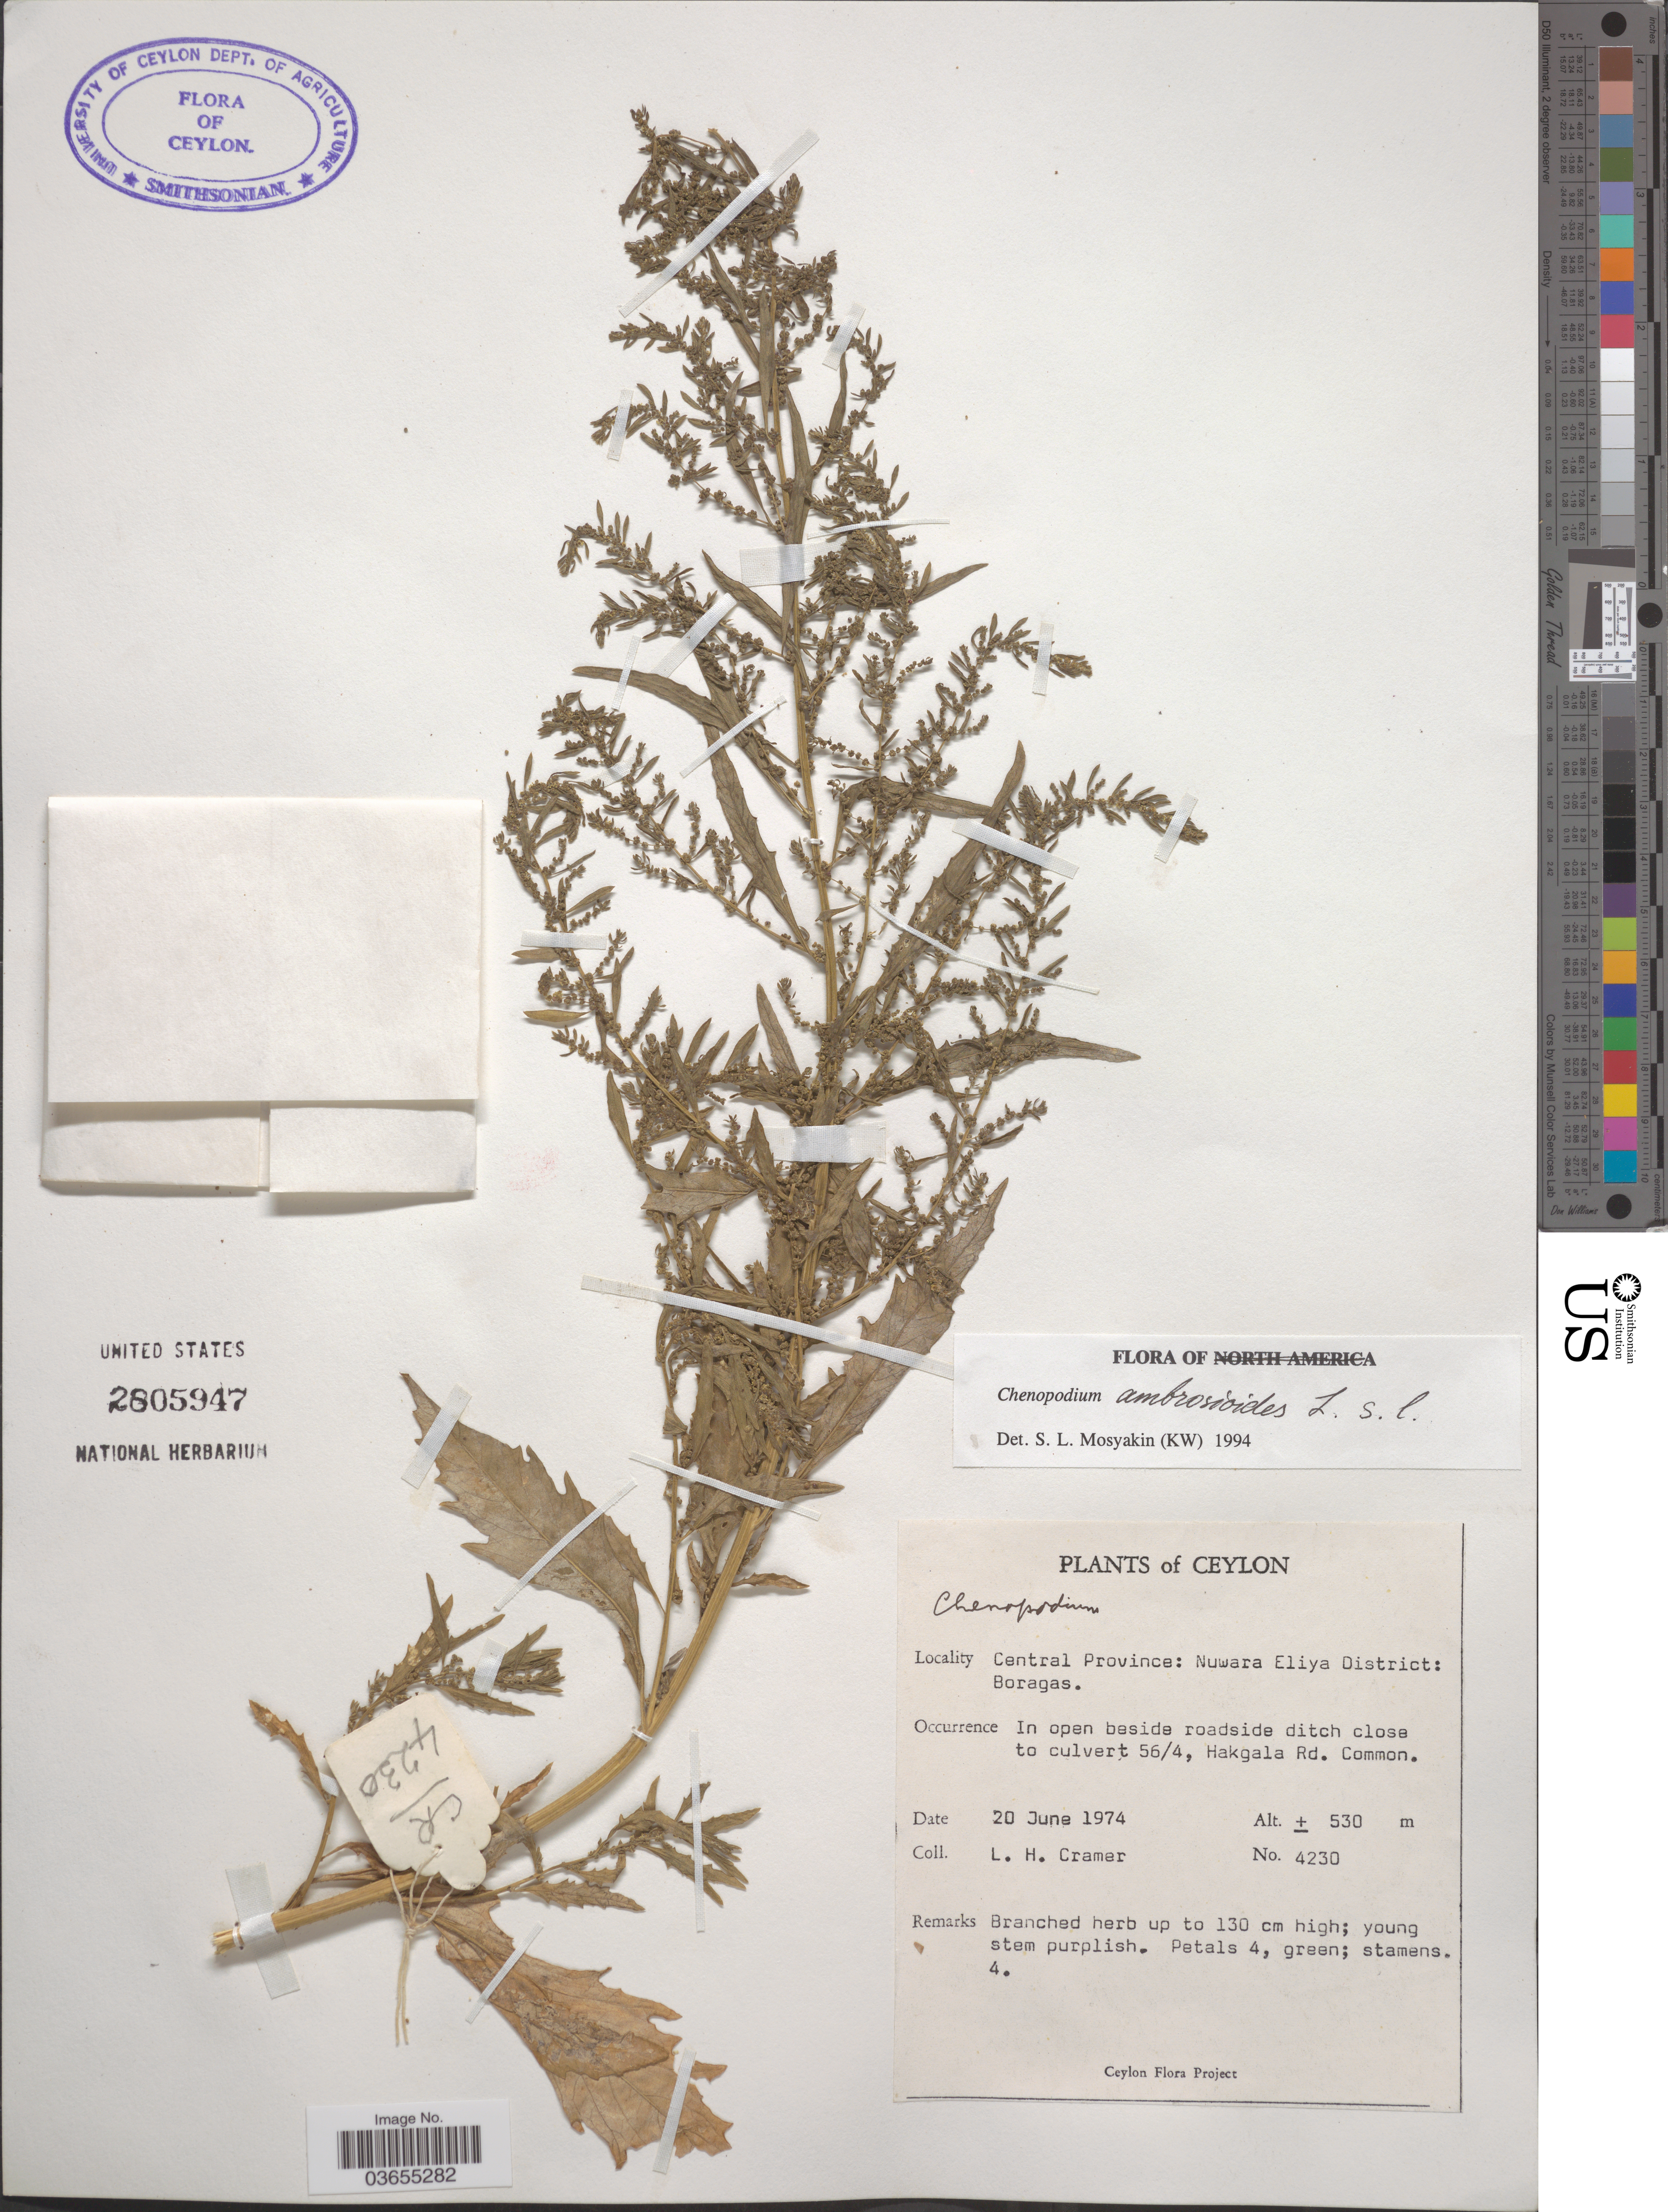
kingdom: Plantae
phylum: Tracheophyta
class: Magnoliopsida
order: Caryophyllales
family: Amaranthaceae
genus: Chenopodium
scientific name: Chenopodium ambrosioides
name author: L.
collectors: L. H. Cramer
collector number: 4230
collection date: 1974-06-20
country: Sri Lanka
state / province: Central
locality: Ceylon. Nuwara Eliya District: Boragas. In open beside roadside ditch close to culvert 56/4, Hakgala Rd.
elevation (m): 530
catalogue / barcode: US 2805947